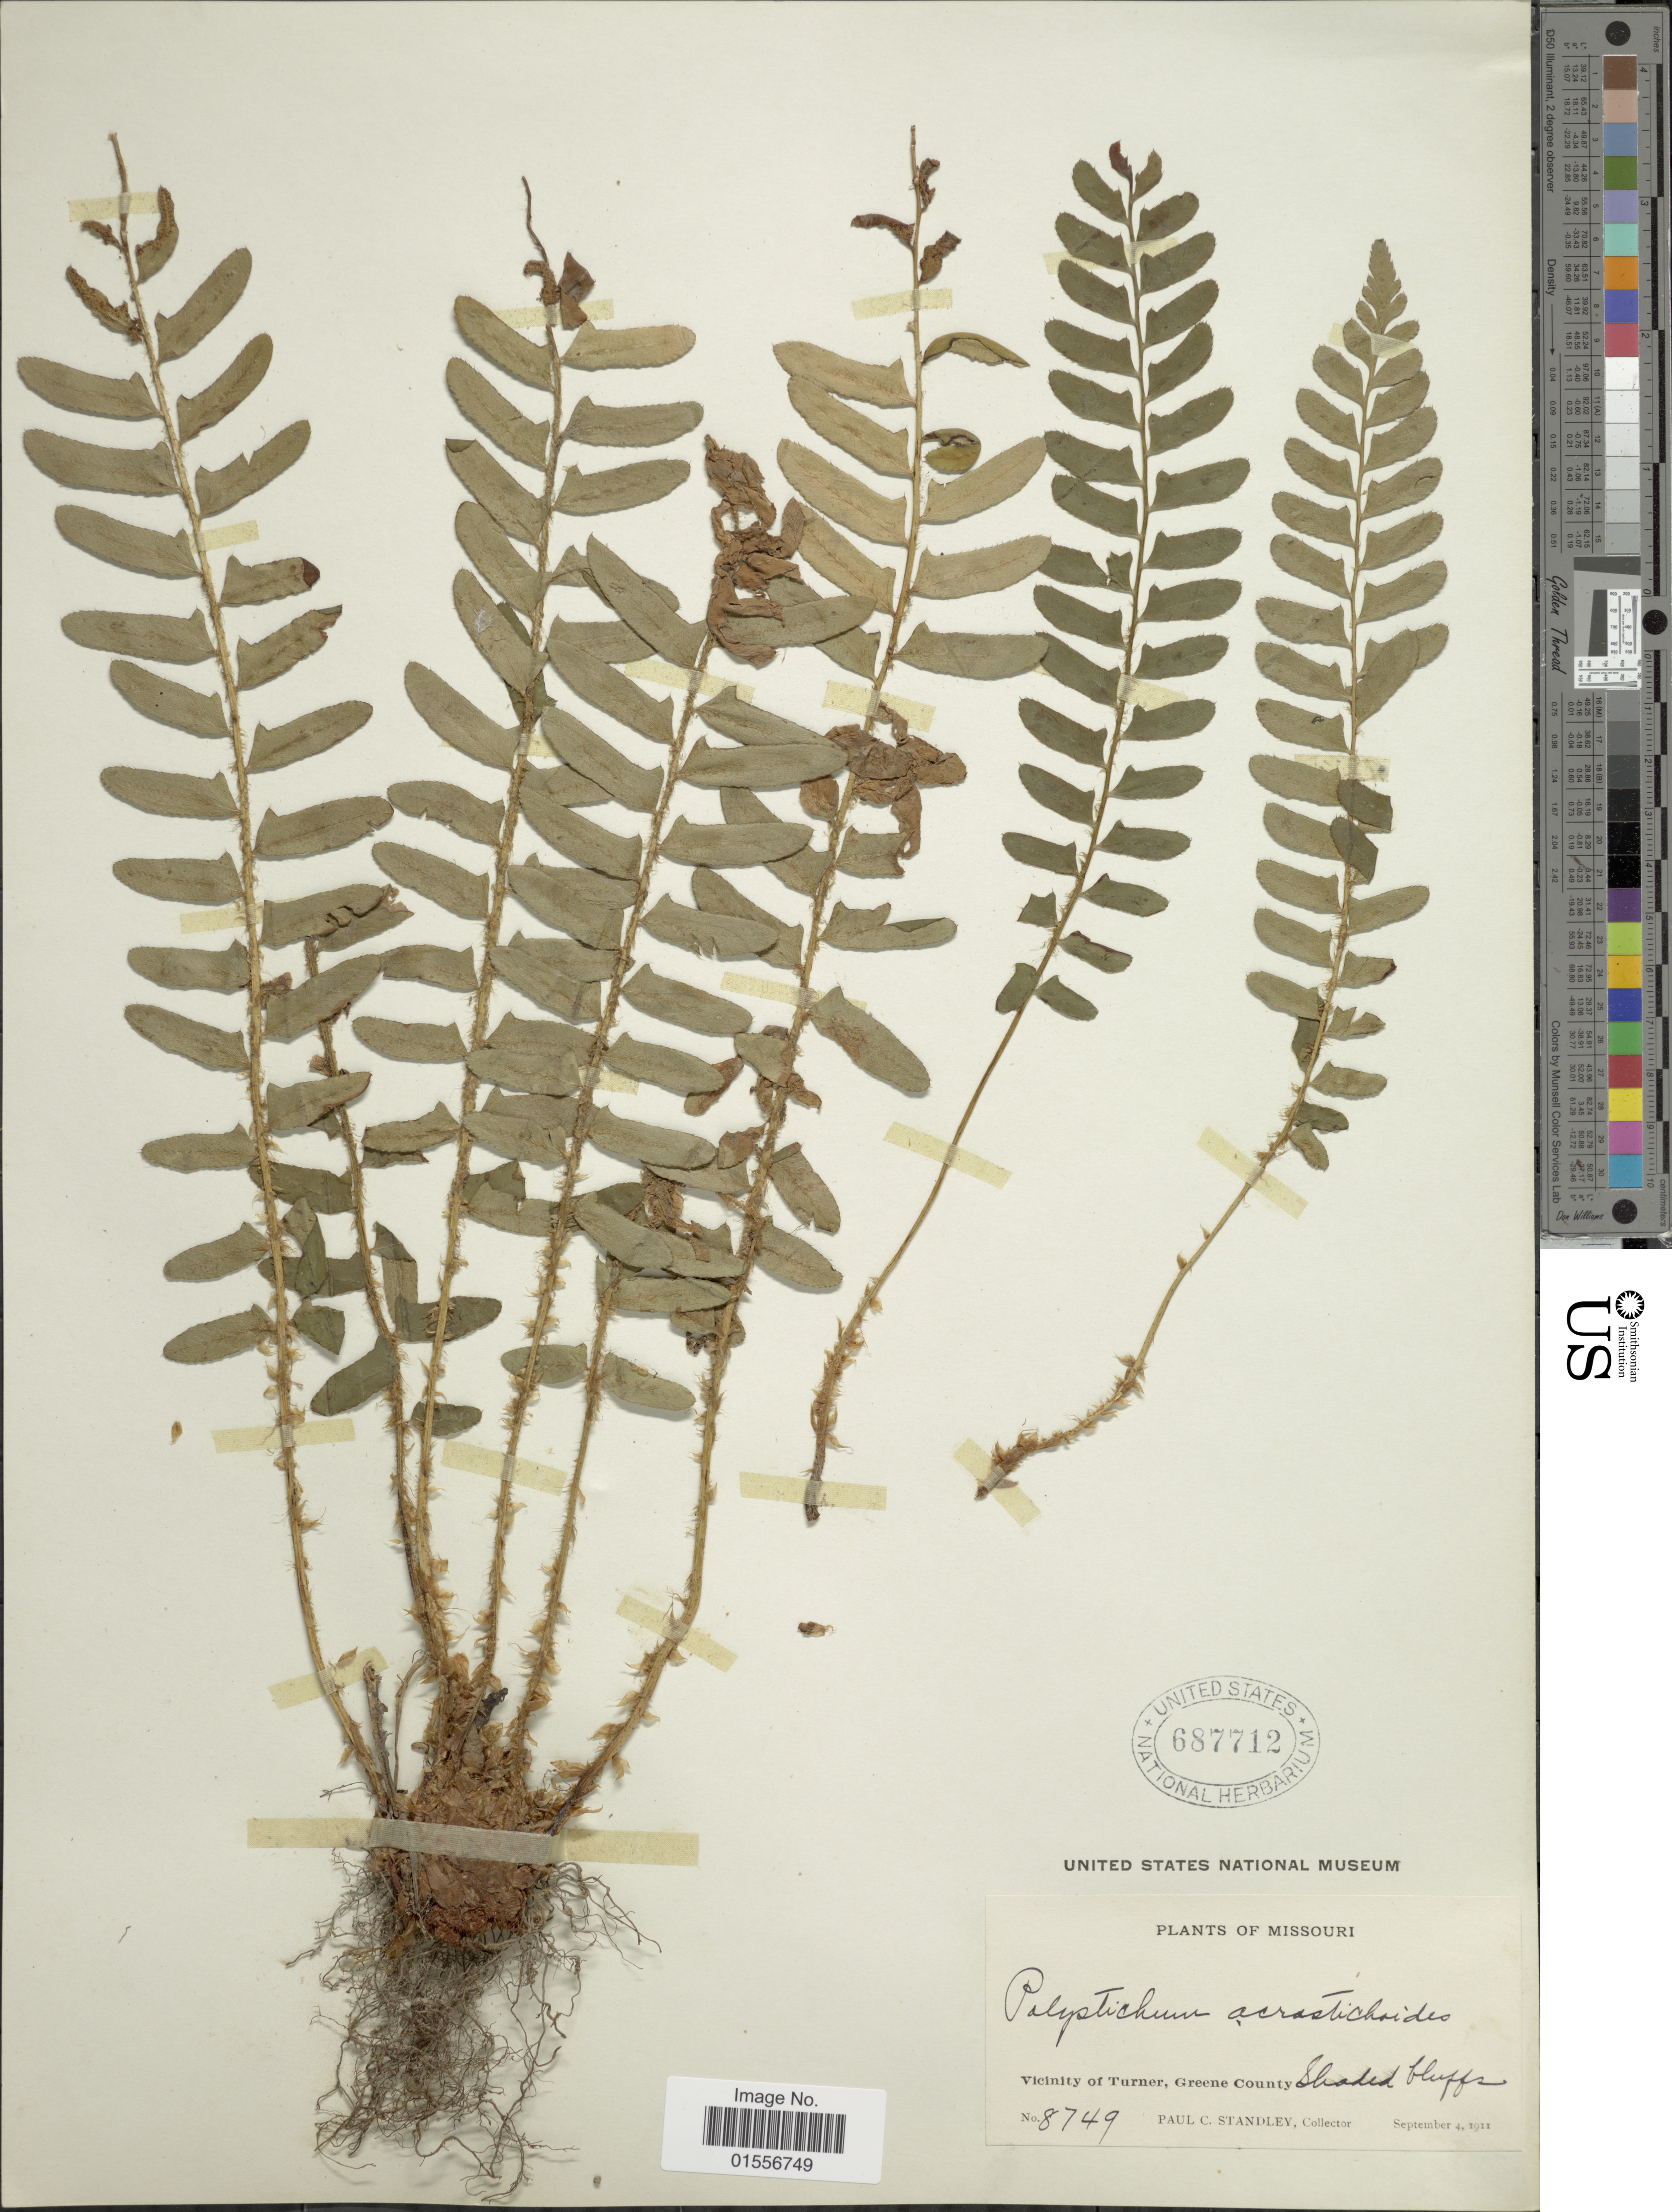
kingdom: Plantae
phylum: Tracheophyta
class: Polypodiopsida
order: Polypodiales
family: Dryopteridaceae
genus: Polystichum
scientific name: Polystichum acrostichoides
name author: (Michx.) Schott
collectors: P. C. Standley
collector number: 8749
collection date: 1911-09-04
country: United States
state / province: Missouri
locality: Vicinity of Turner, Greene County.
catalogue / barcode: US 687712